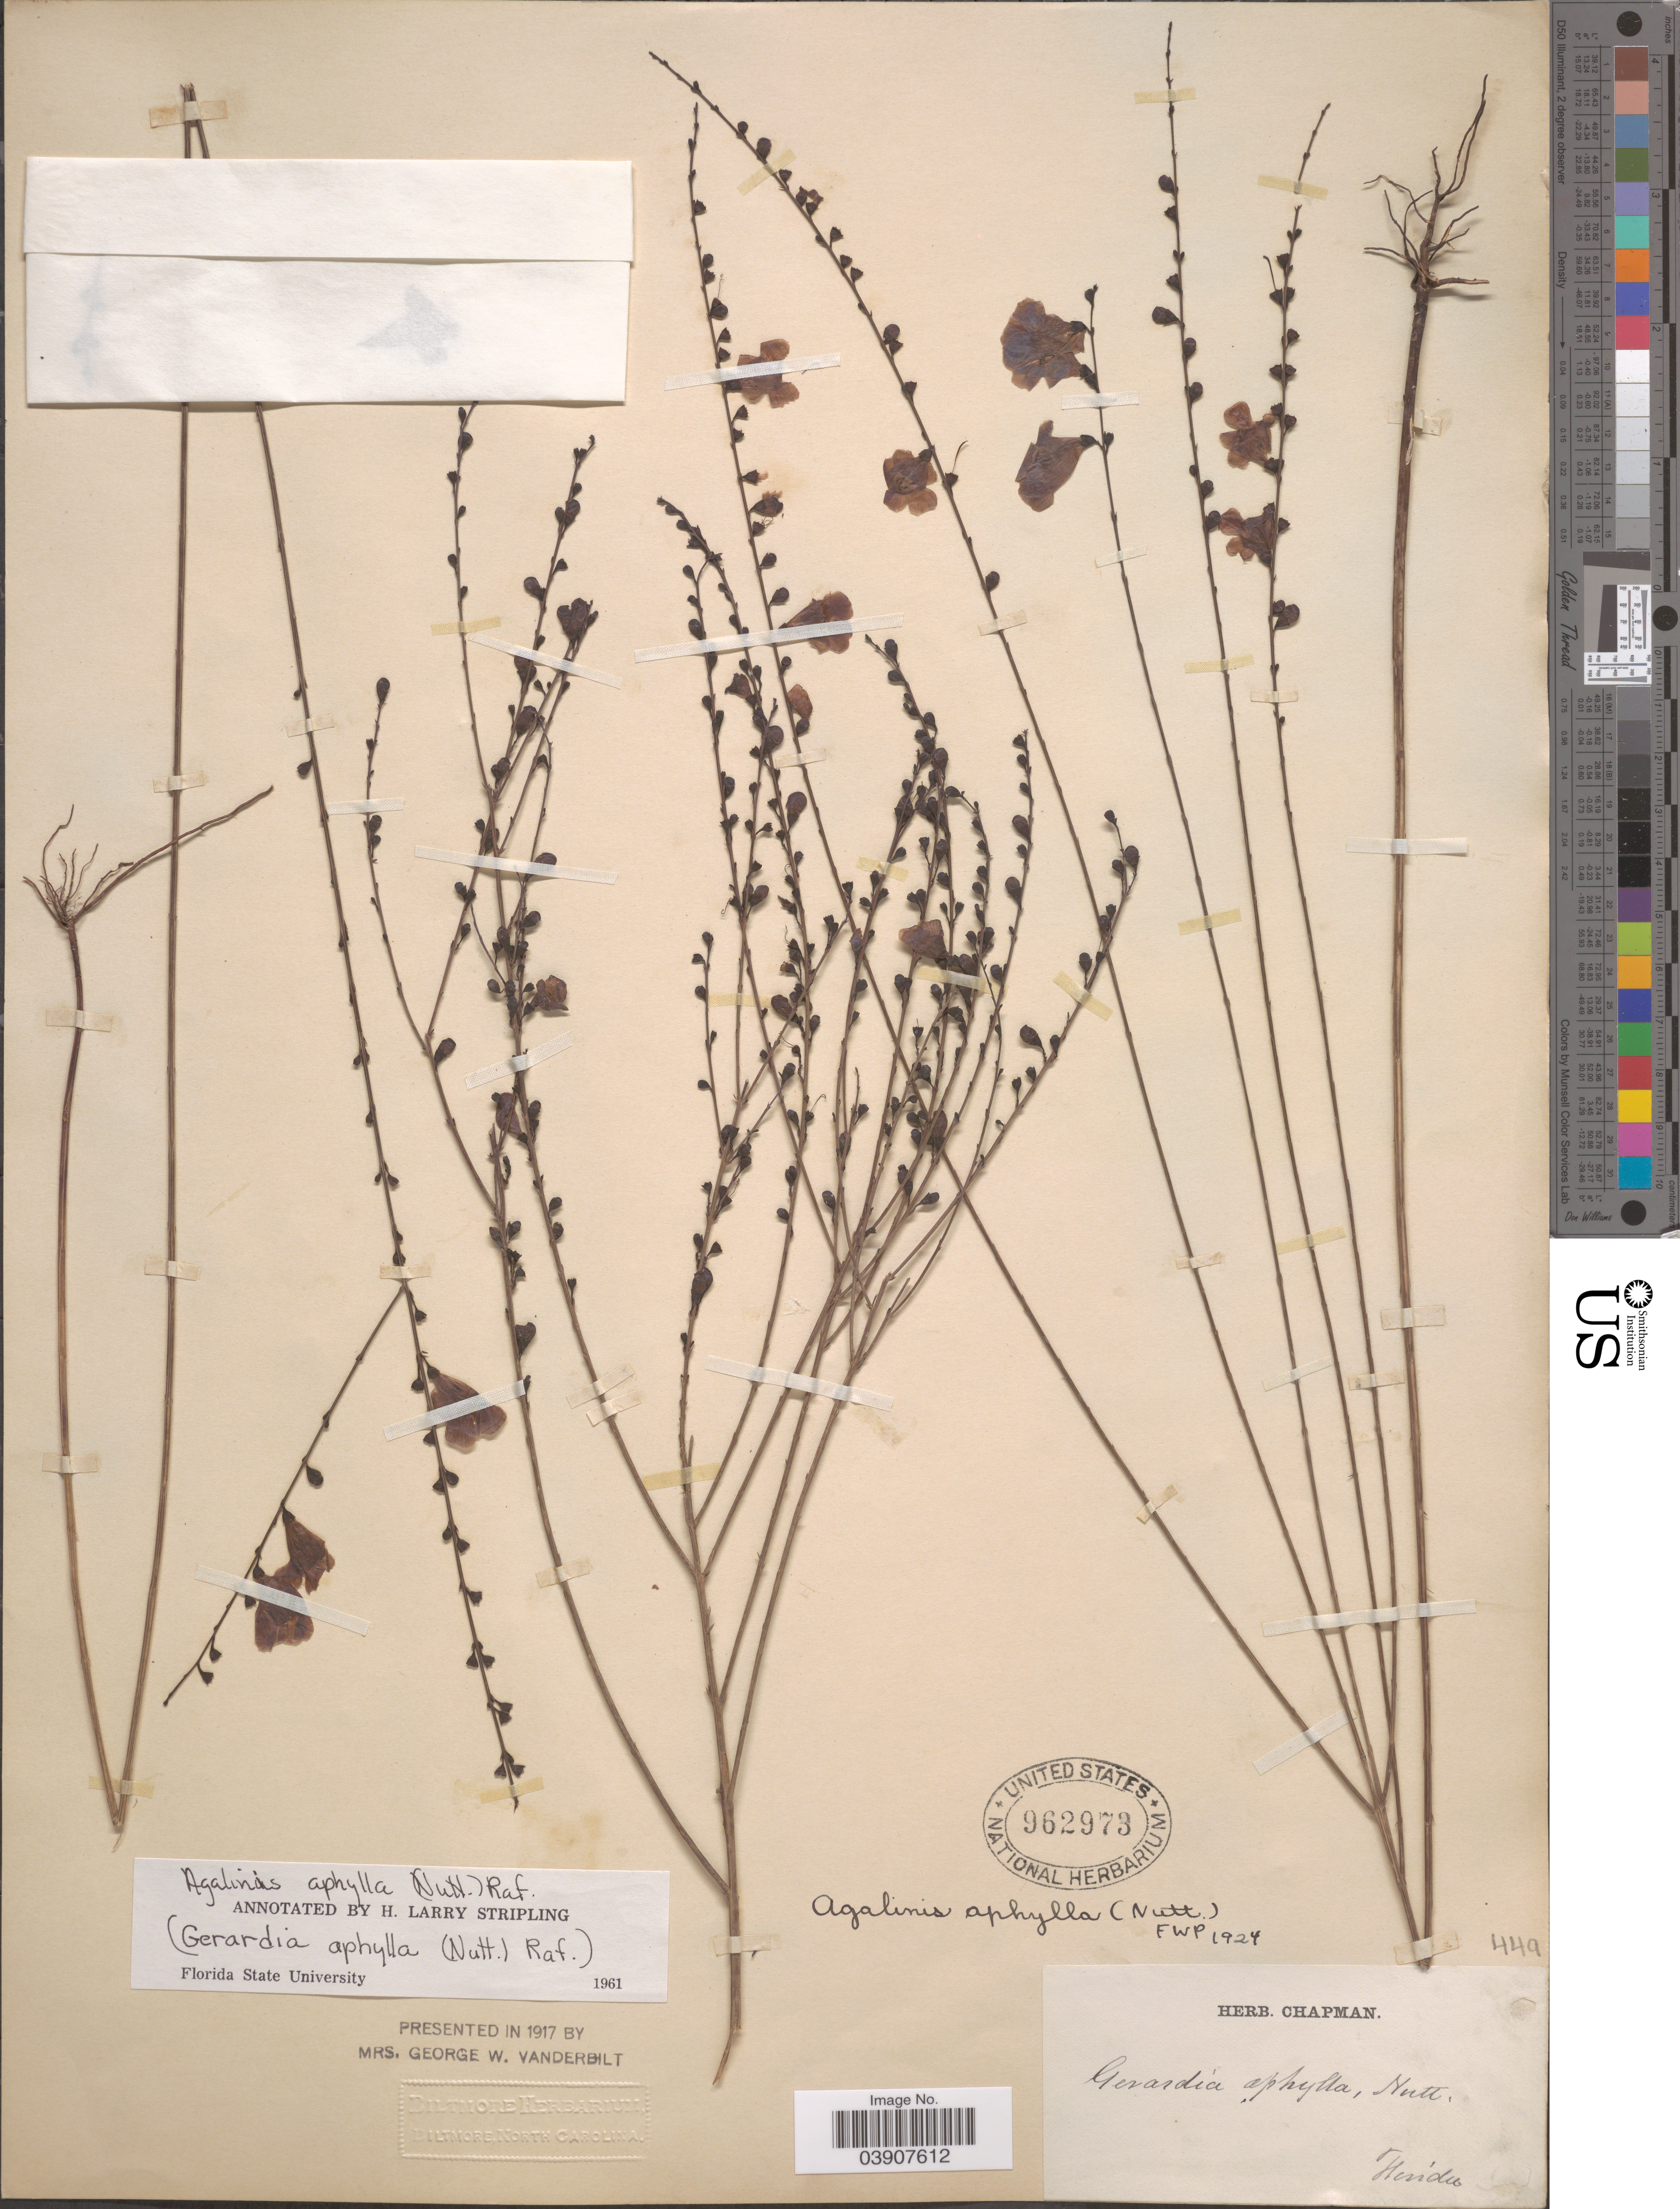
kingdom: Plantae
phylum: Tracheophyta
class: Magnoliopsida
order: Lamiales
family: Orobanchaceae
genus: Agalinis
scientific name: Agalinis aphylla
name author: (Nutt.) Raf.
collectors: ex herb. Chapman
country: United States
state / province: Florida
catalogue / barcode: US 962973